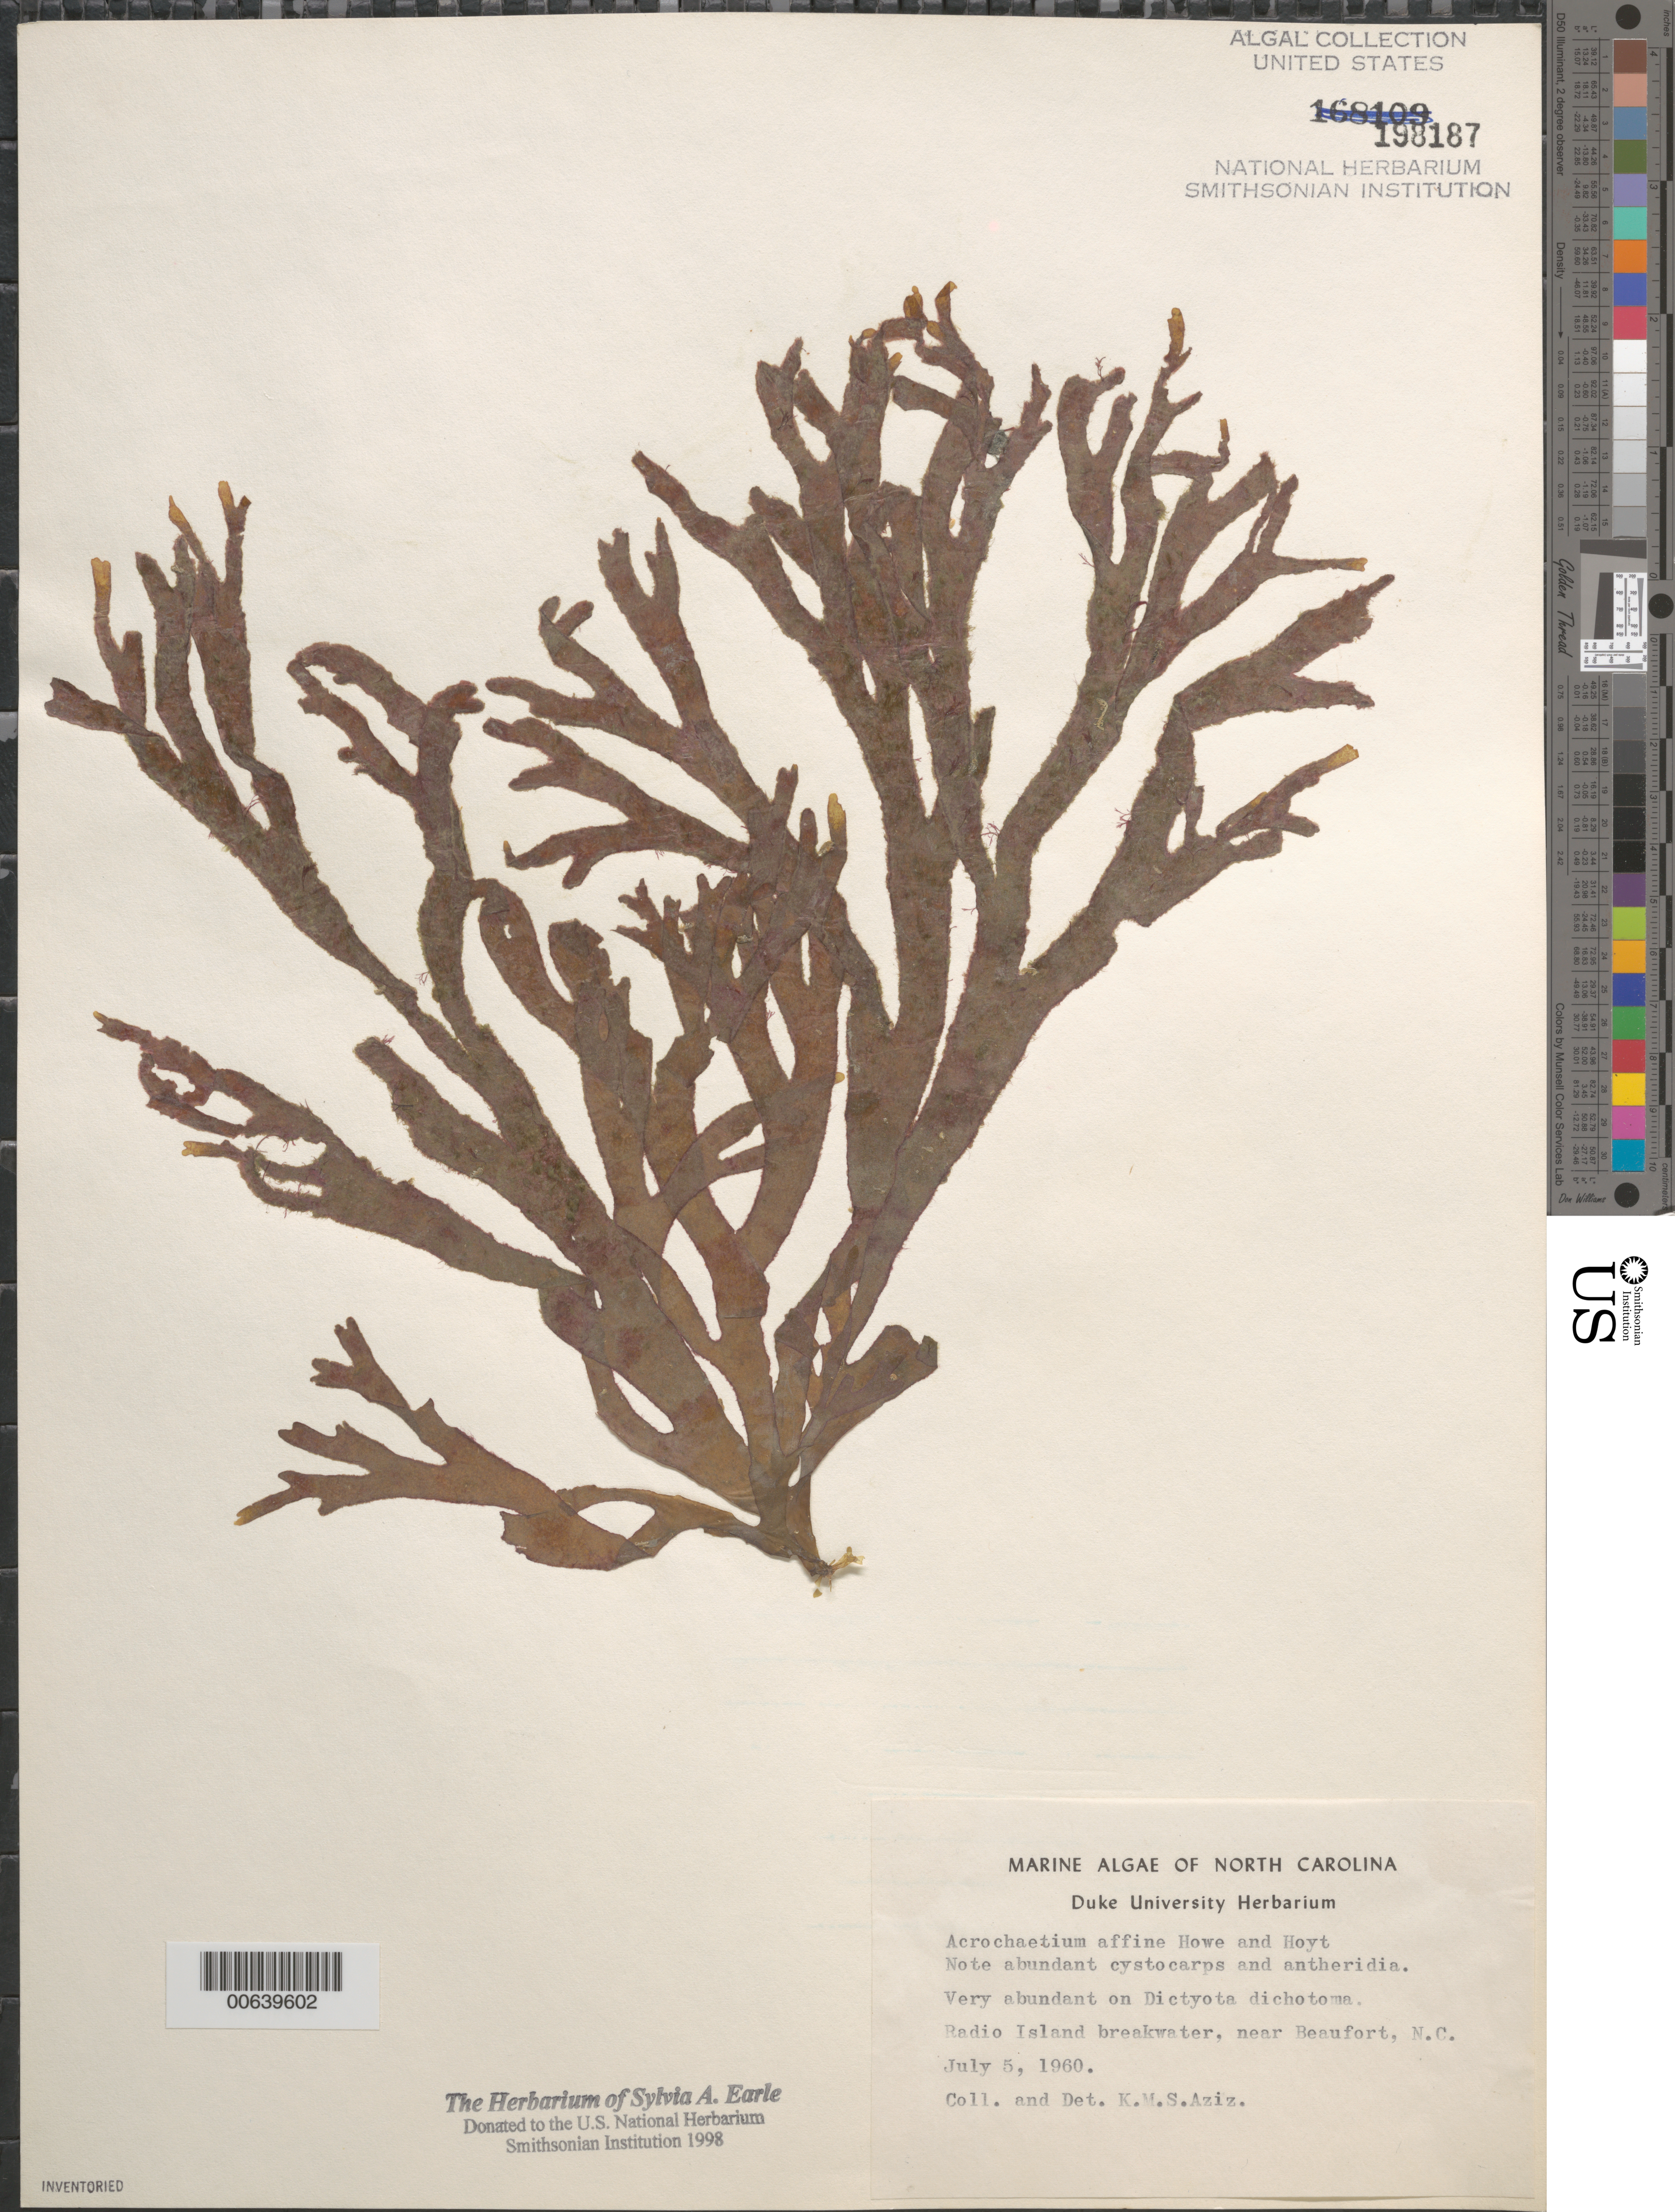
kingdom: Plantae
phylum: Rhodophyta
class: Florideophyceae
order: Acrochaetiales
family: Acrochaetiaceae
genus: Acrochaetium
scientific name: Acrochaetium affine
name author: M. Howe & Hoyt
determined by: Aziz, K. M. S.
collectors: K. M. Aziz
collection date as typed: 05 Jul 1960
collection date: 1960-07-05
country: United States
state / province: North Carolina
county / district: Carteret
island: Radio Island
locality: Radio Island breakwater, near Beaufort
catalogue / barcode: US 198187